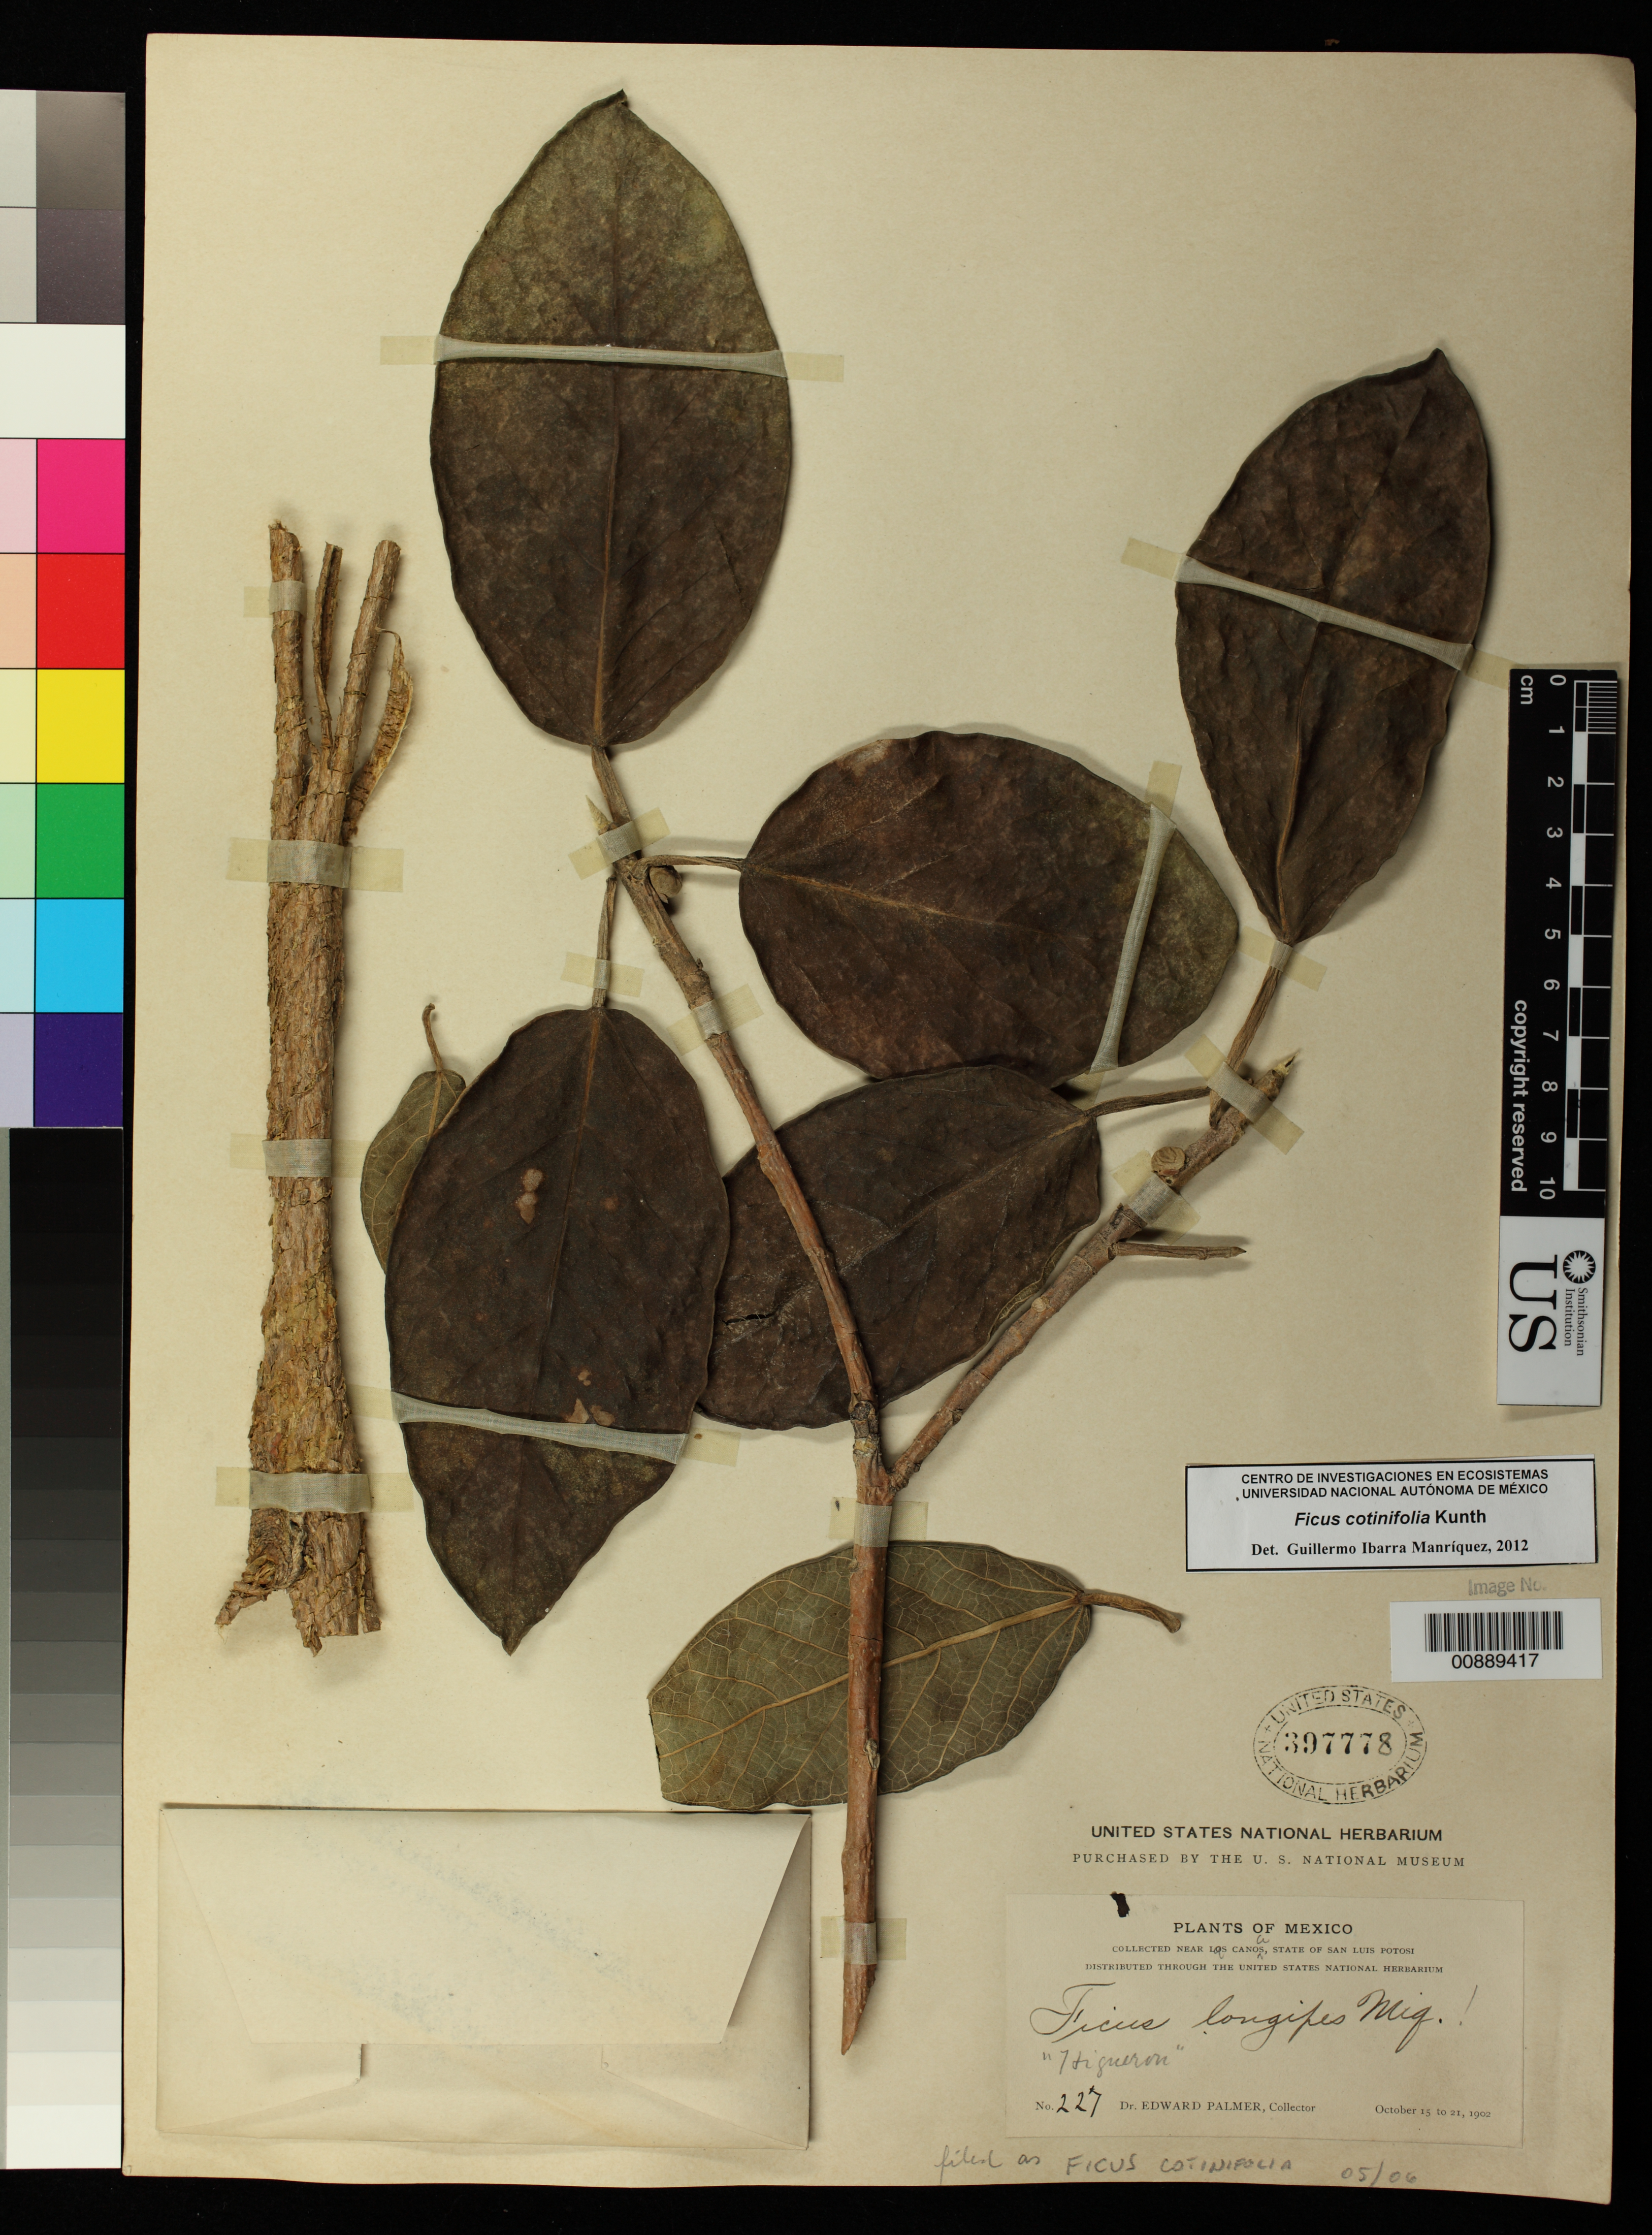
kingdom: Plantae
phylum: Tracheophyta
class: Magnoliopsida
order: Rosales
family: Moraceae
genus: Ficus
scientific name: Ficus cotinifolia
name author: Kunth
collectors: E. Palmer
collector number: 227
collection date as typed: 15 Oct 1902 to 21 Oct 1902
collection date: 1902-10-15/1902-10-21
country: Mexico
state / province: San Luis Potosí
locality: Near Los Canos, San Luis Potosí.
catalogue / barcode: US 397778